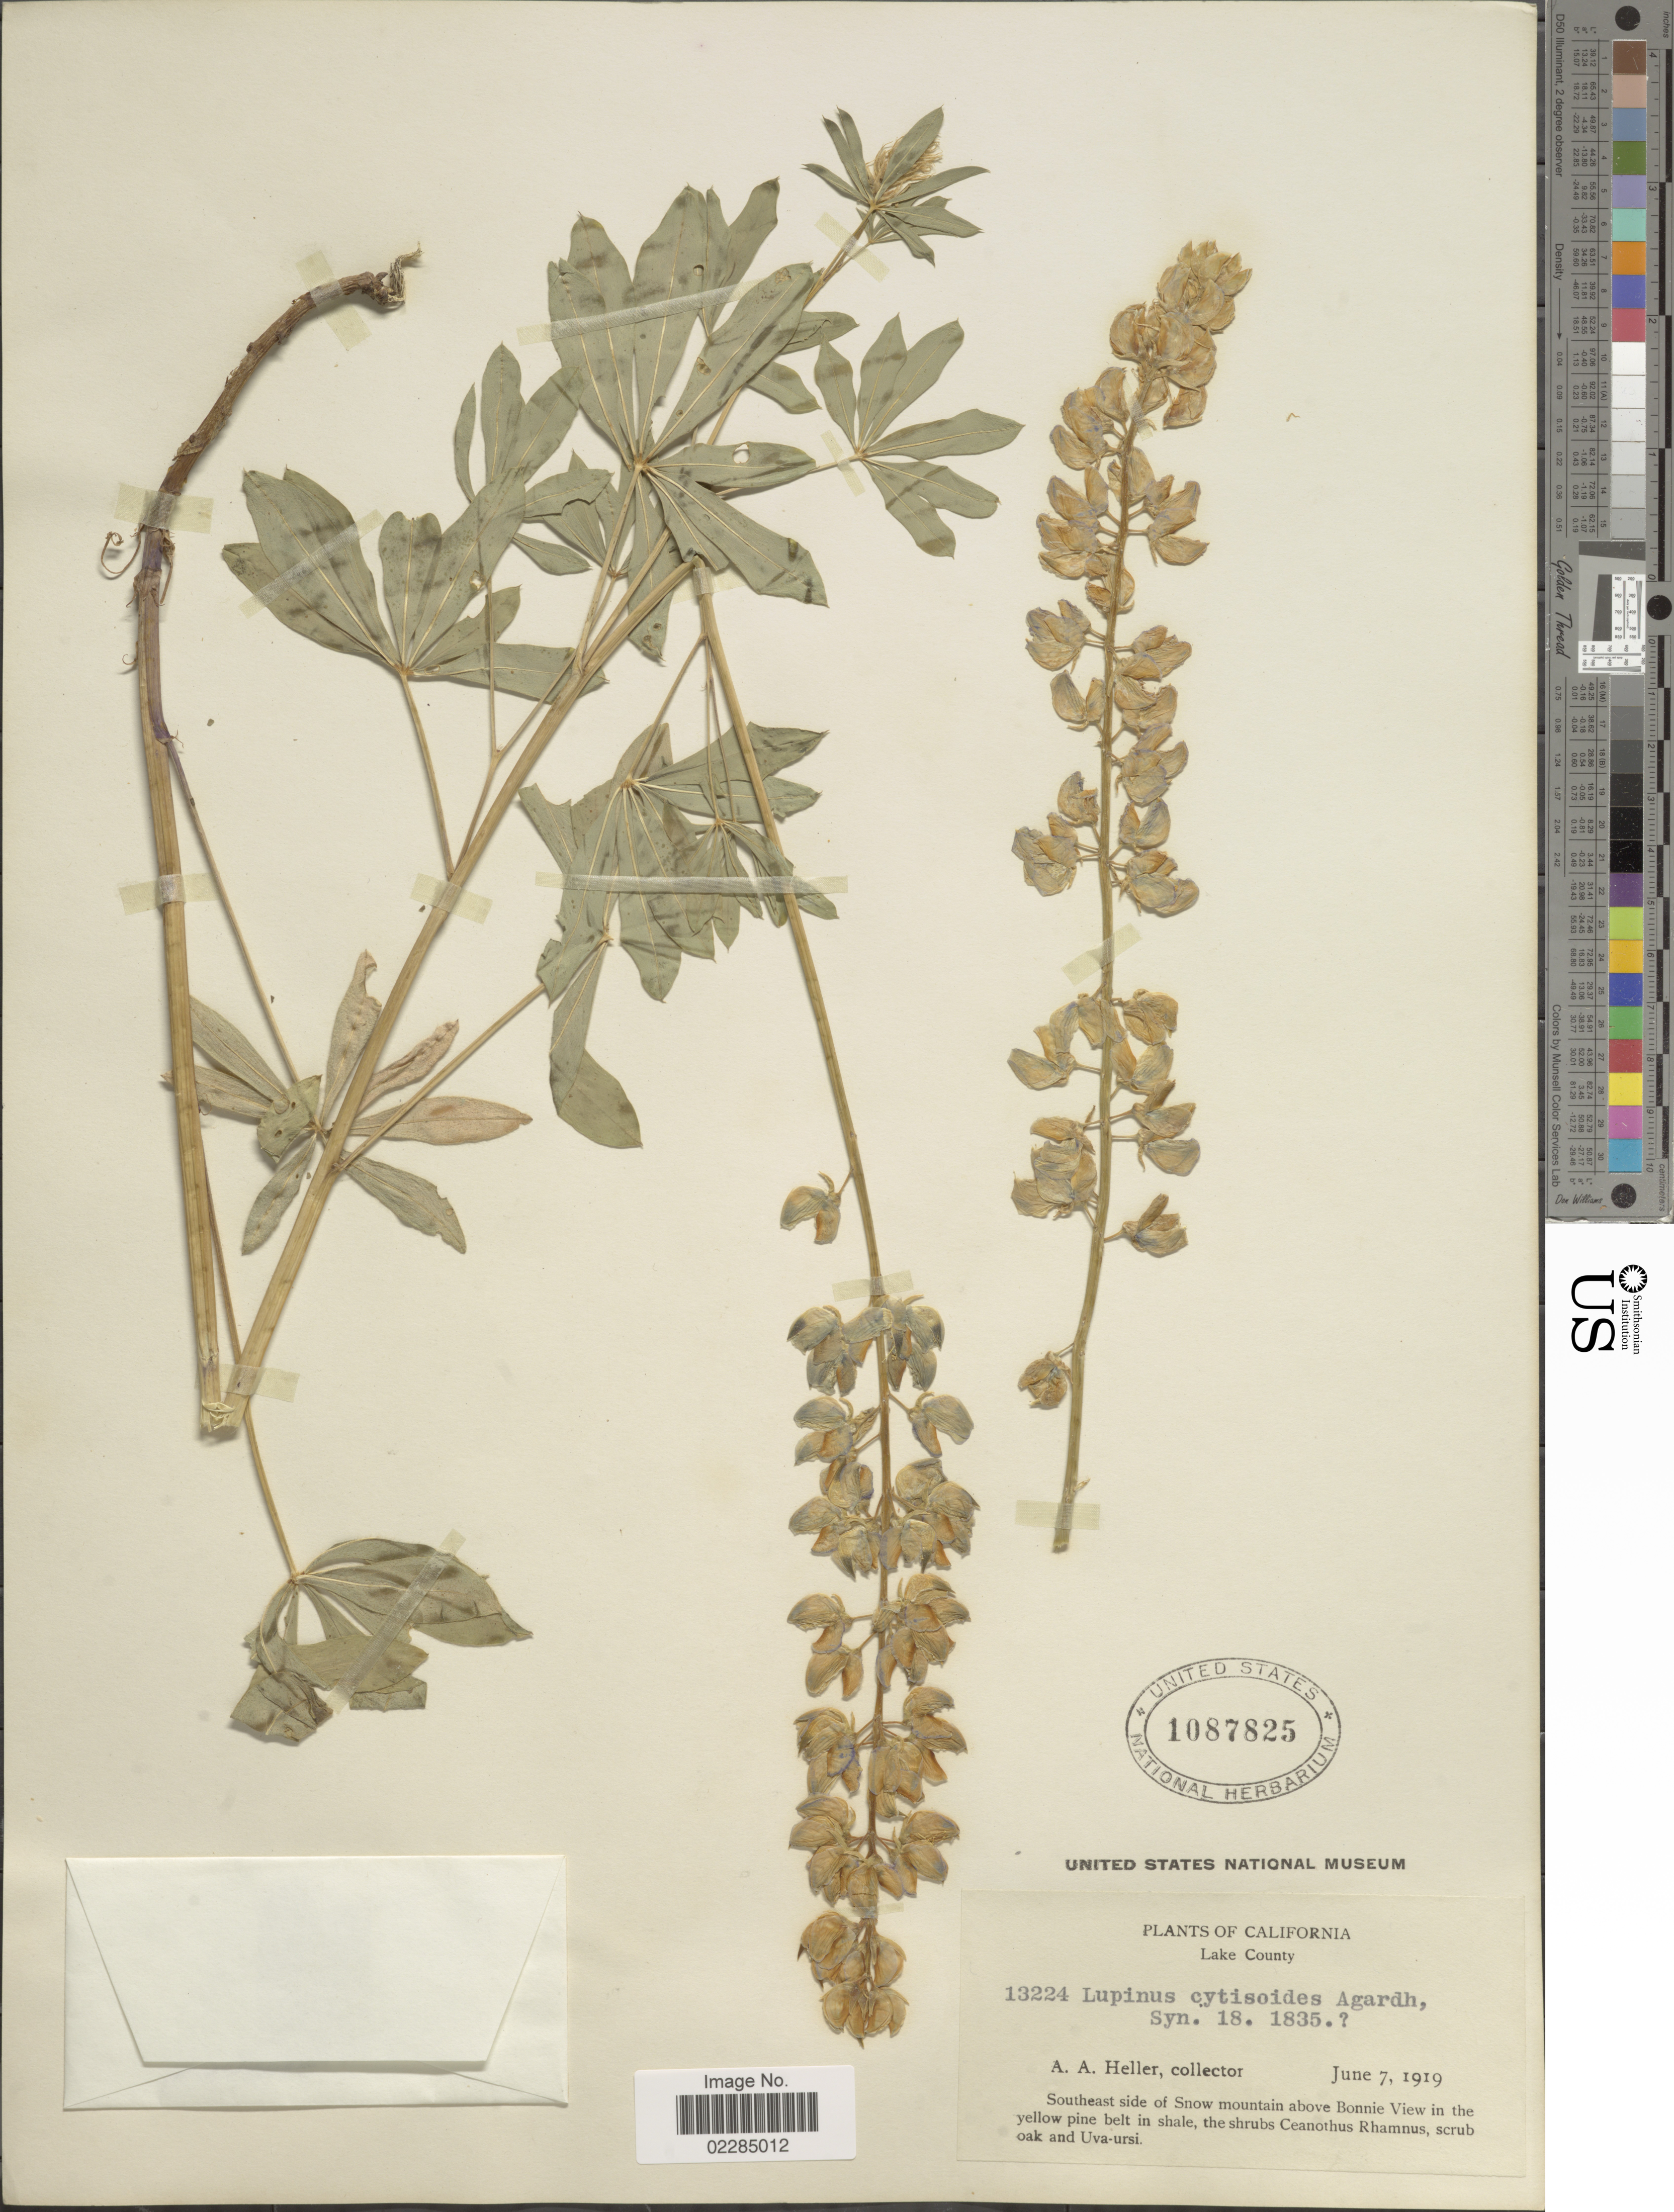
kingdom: Plantae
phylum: Tracheophyta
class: Magnoliopsida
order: Fabales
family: Fabaceae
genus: Lupinus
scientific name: Lupinus cytisoides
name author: J. Agardh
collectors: A. A. Heller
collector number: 13224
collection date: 1919-06-07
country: United States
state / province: California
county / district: Lake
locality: Lake County, Southeast side of Snow mountain above Bonnie View in the yellow pine belt in shale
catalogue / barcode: US 1087825